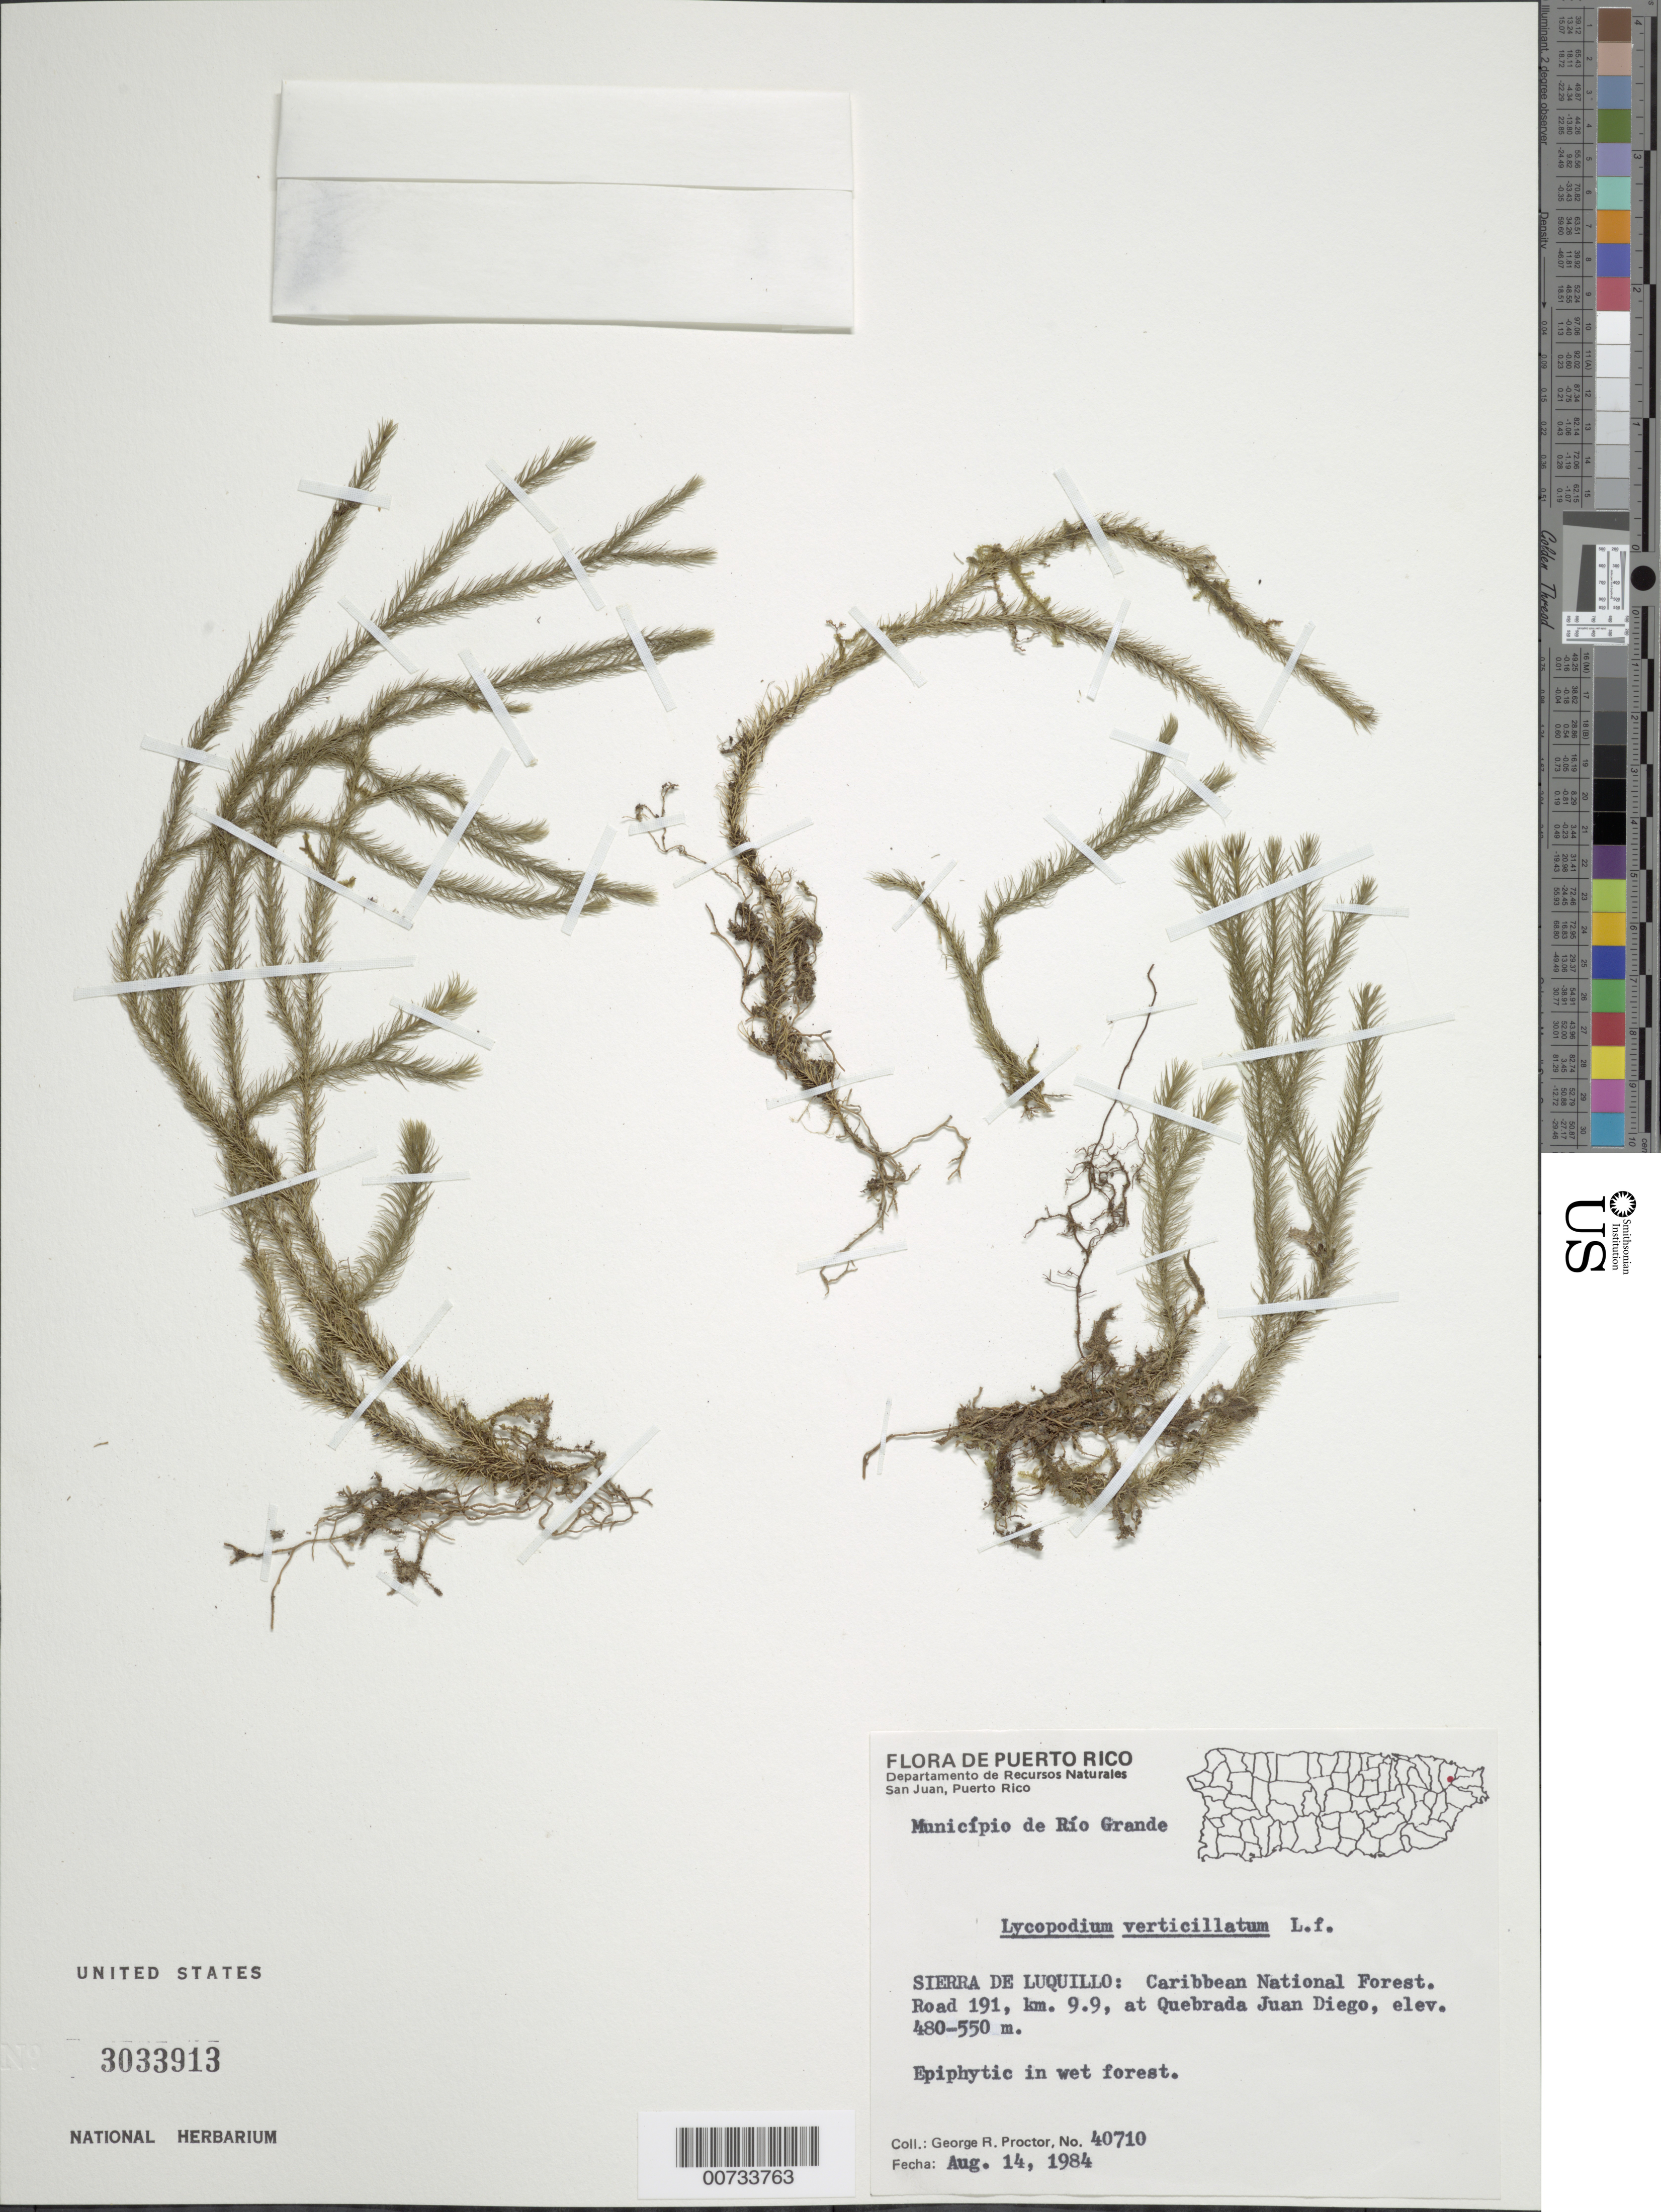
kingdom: Plantae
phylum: Tracheophyta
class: Lycopodiopsida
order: Lycopodiales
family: Lycopodiaceae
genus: Phlegmariurus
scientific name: Phlegmariurus filiformis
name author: (Sw.) W.H. Wagner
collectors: G. R. Proctor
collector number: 40710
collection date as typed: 14 Aug 1984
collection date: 1984-08-14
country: Puerto Rico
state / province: Río Grande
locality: Mun. Rio Grande, Sierra de Luquillo: Carib. Natl. Forest, Road 191, km 9.9, at Quebrada Juan Diego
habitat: Wet forest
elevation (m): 480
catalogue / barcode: US 3033913